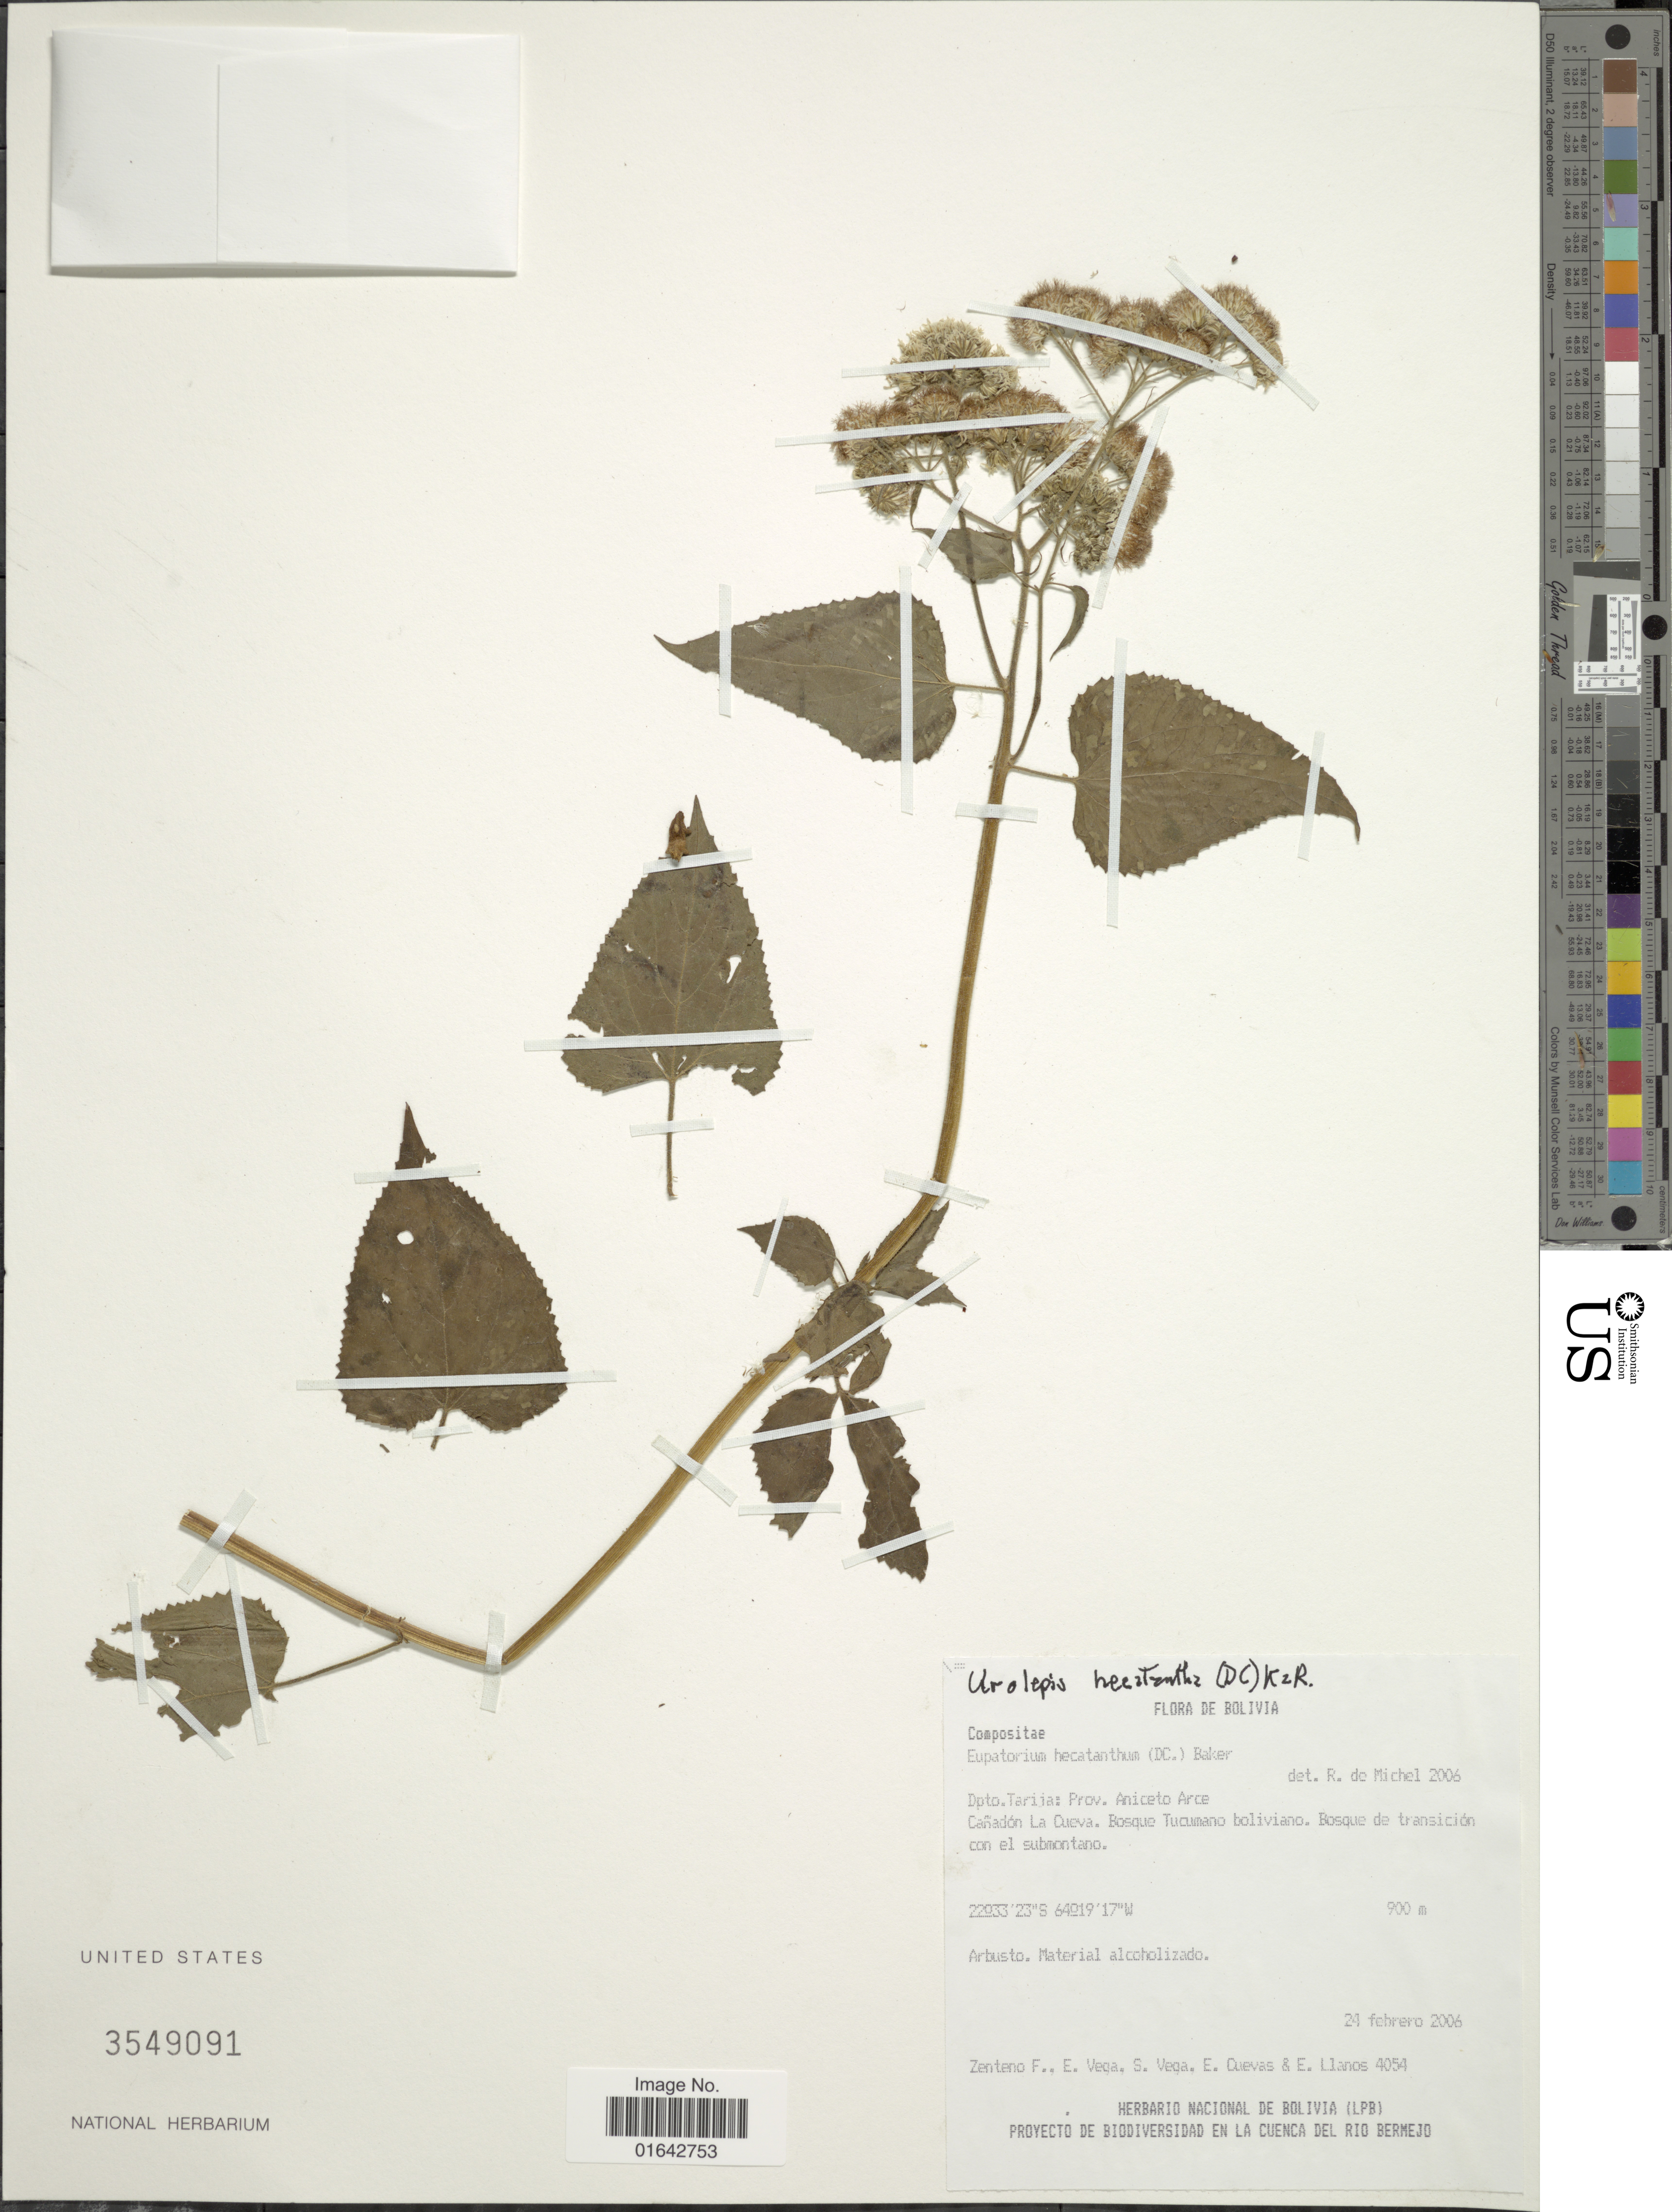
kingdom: Plantae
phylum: Tracheophyta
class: Magnoliopsida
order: Asterales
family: Asteraceae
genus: Urolepis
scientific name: Urolepis hecatantha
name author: (DC.) R.M. King & H. Rob.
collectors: F. Zenteno, E. Vega, E. Cuevas & E. Llanos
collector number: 4054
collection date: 2006-02-24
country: Bolivia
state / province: Tarija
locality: Dpto. Tarija: Prov. Aniceto Arce, Canadon La Queva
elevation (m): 900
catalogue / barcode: US 3549091